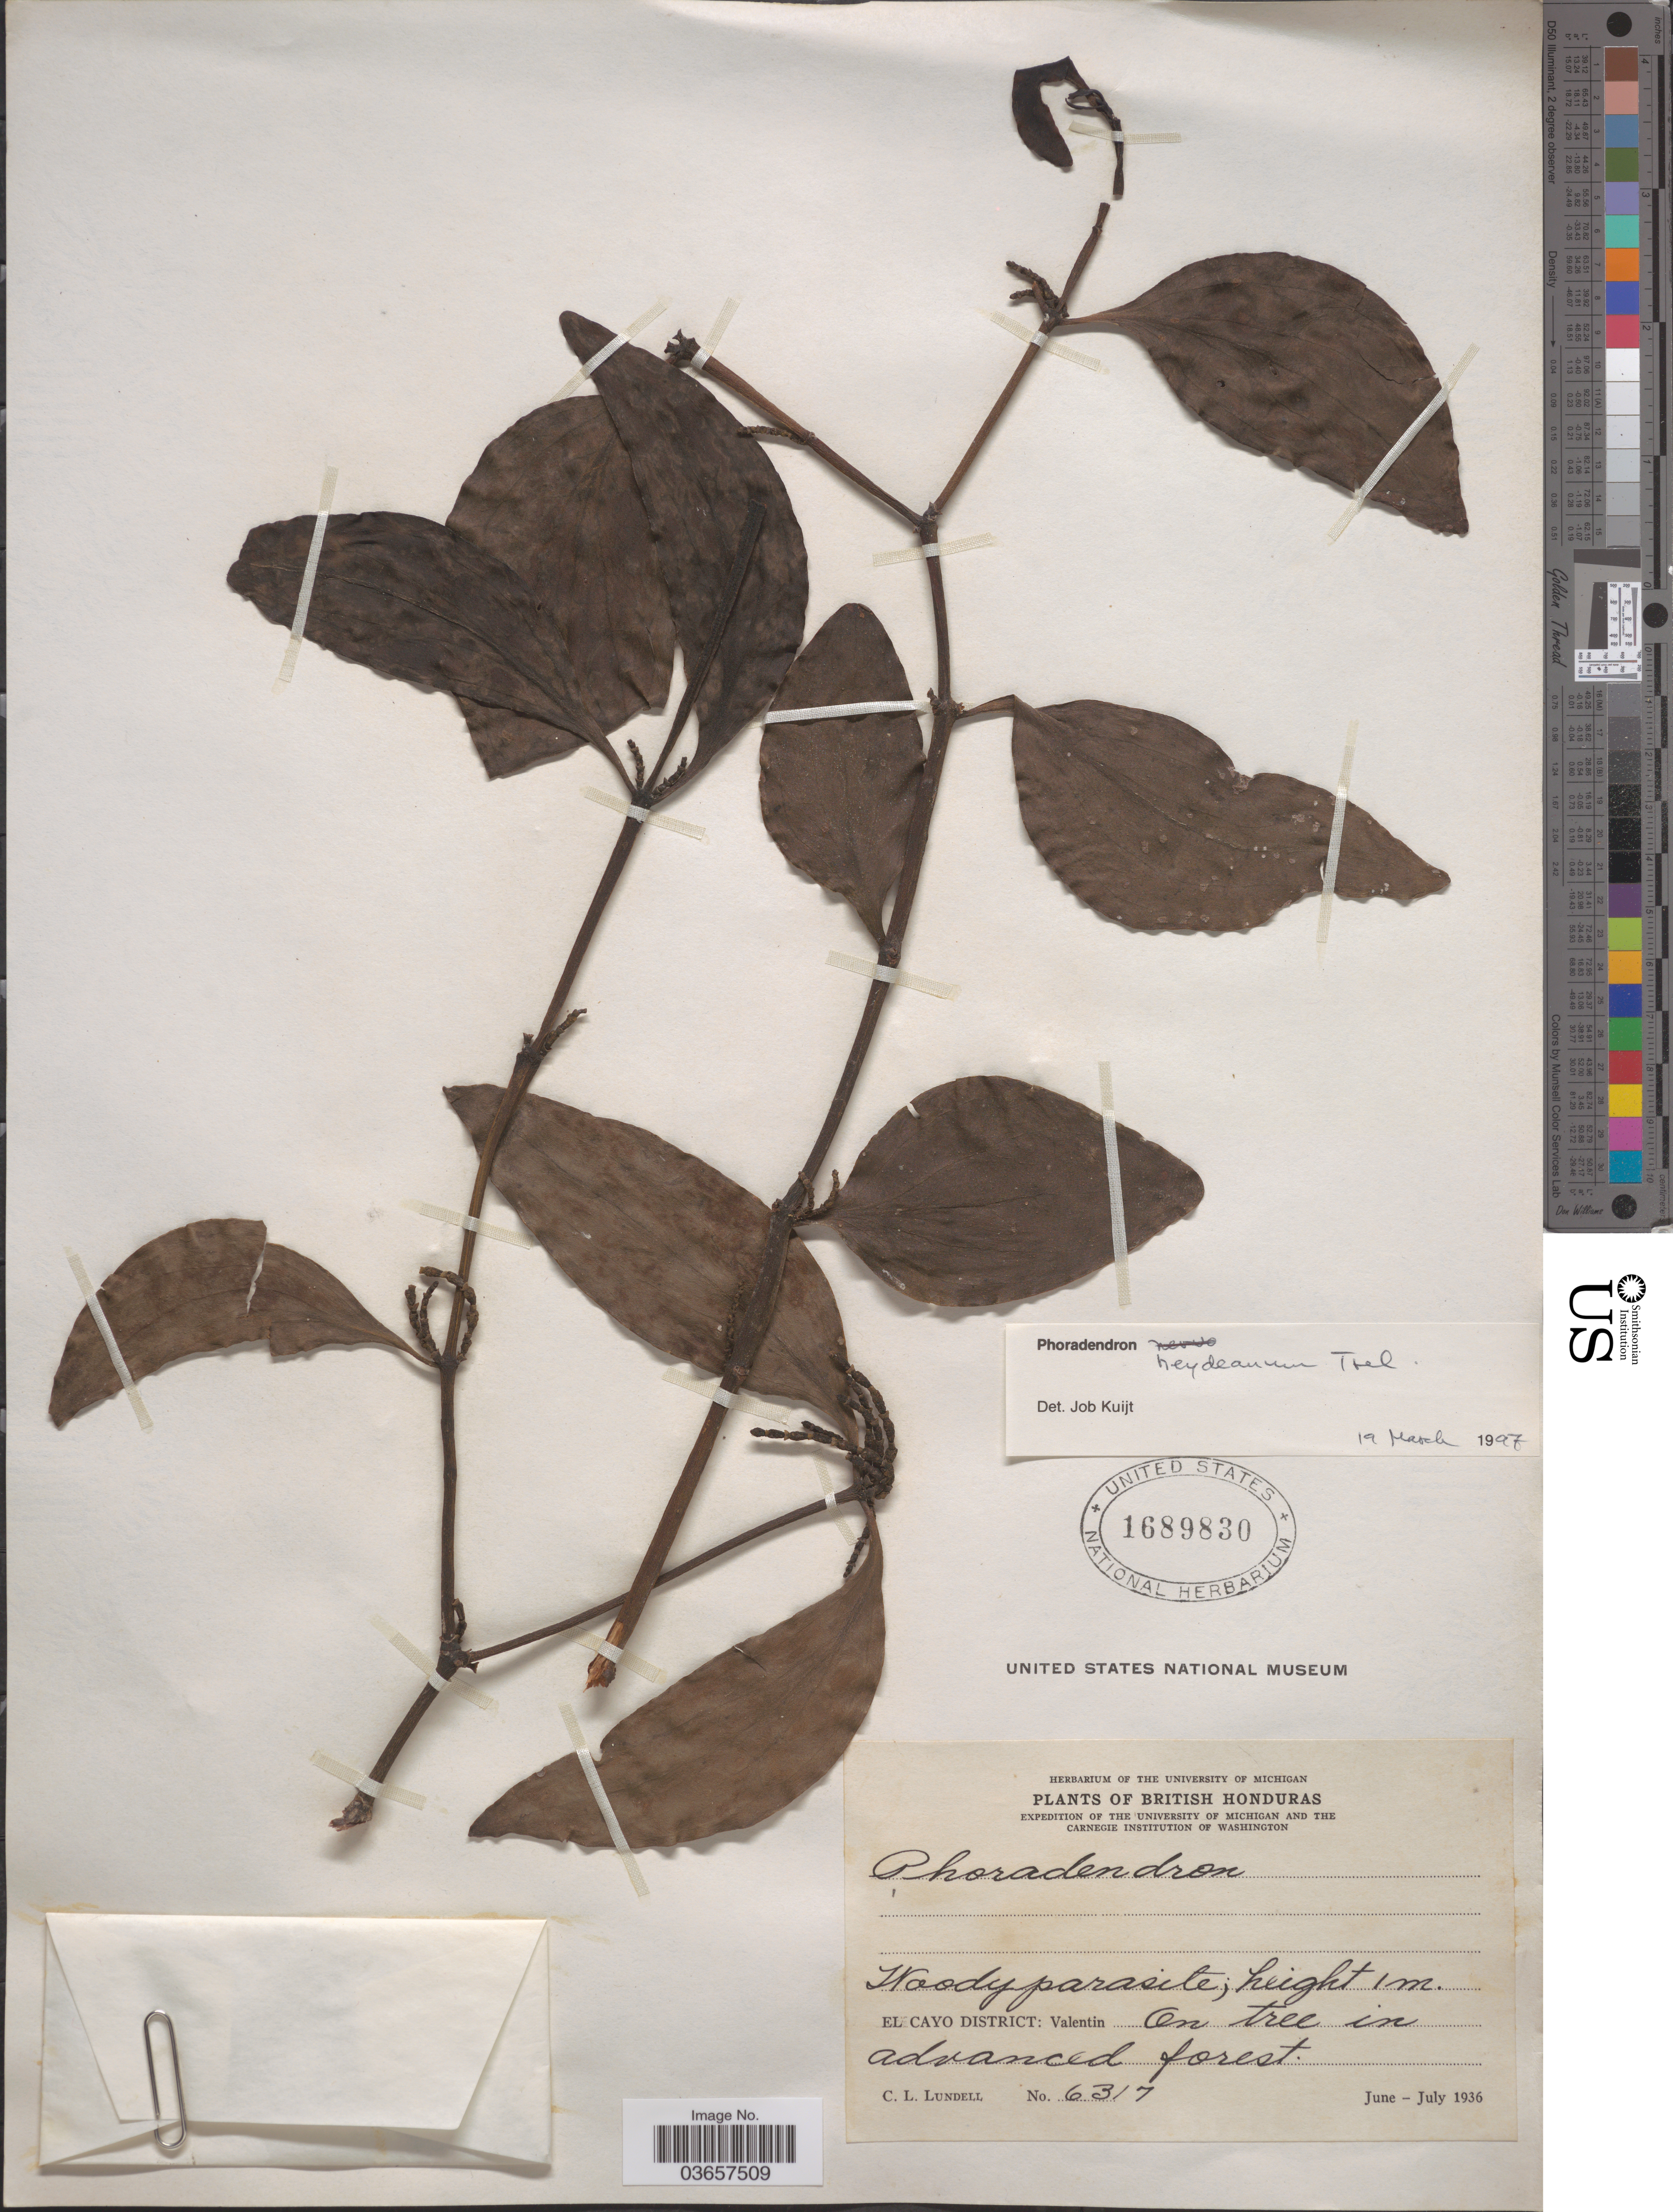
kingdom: Plantae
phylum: Tracheophyta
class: Magnoliopsida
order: Santalales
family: Viscaceae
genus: Phoradendron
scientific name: Phoradendron heydeanum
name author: Trel.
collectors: C. L. Lundell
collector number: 6317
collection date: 1936-06/1936-07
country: Belize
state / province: Cayo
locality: British Honduras. El Cayo District: Valentin.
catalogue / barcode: US 1689830